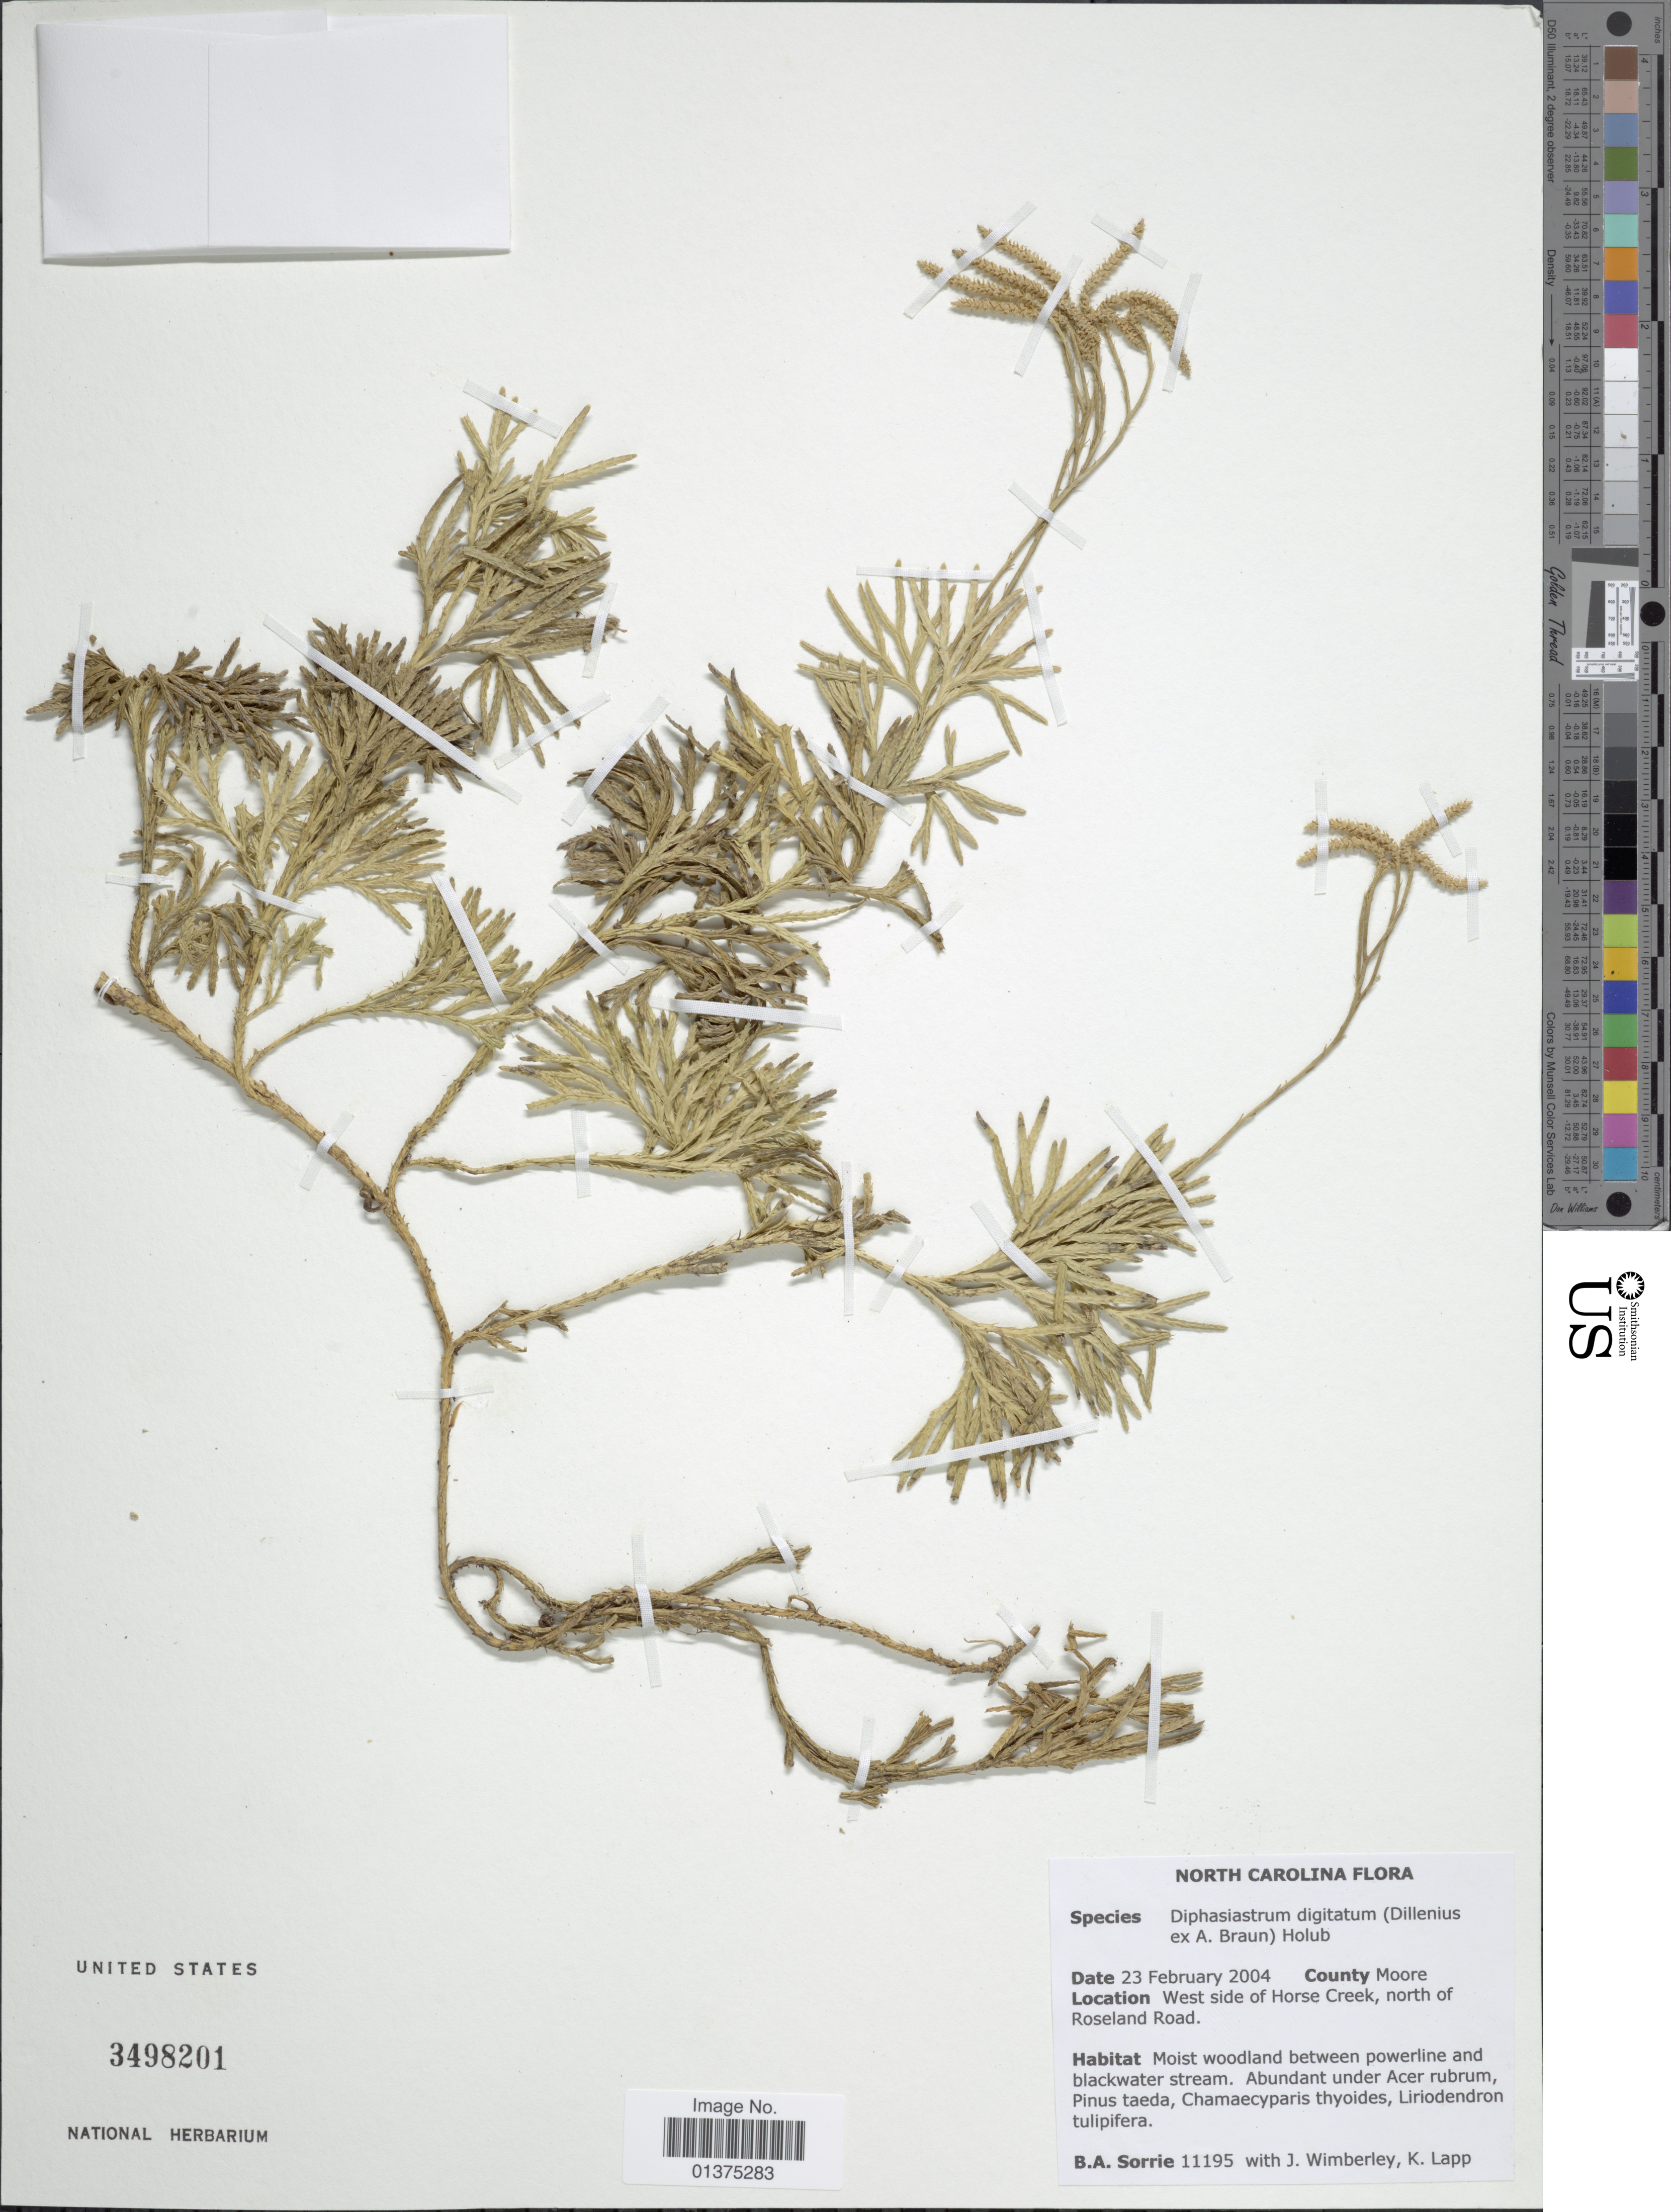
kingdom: Plantae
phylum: Tracheophyta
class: Lycopodiopsida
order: Lycopodiales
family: Lycopodiaceae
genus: Diphasiastrum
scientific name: Diphasiastrum digitatum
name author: (Dill. ex A. Braun) Holub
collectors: B. Sorrie, J. Wimberley & K. Lapp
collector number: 11195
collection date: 2004-02-23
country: United States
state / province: North Carolina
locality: West side of Horse Creek, north of Roseland Road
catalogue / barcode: US 3498201